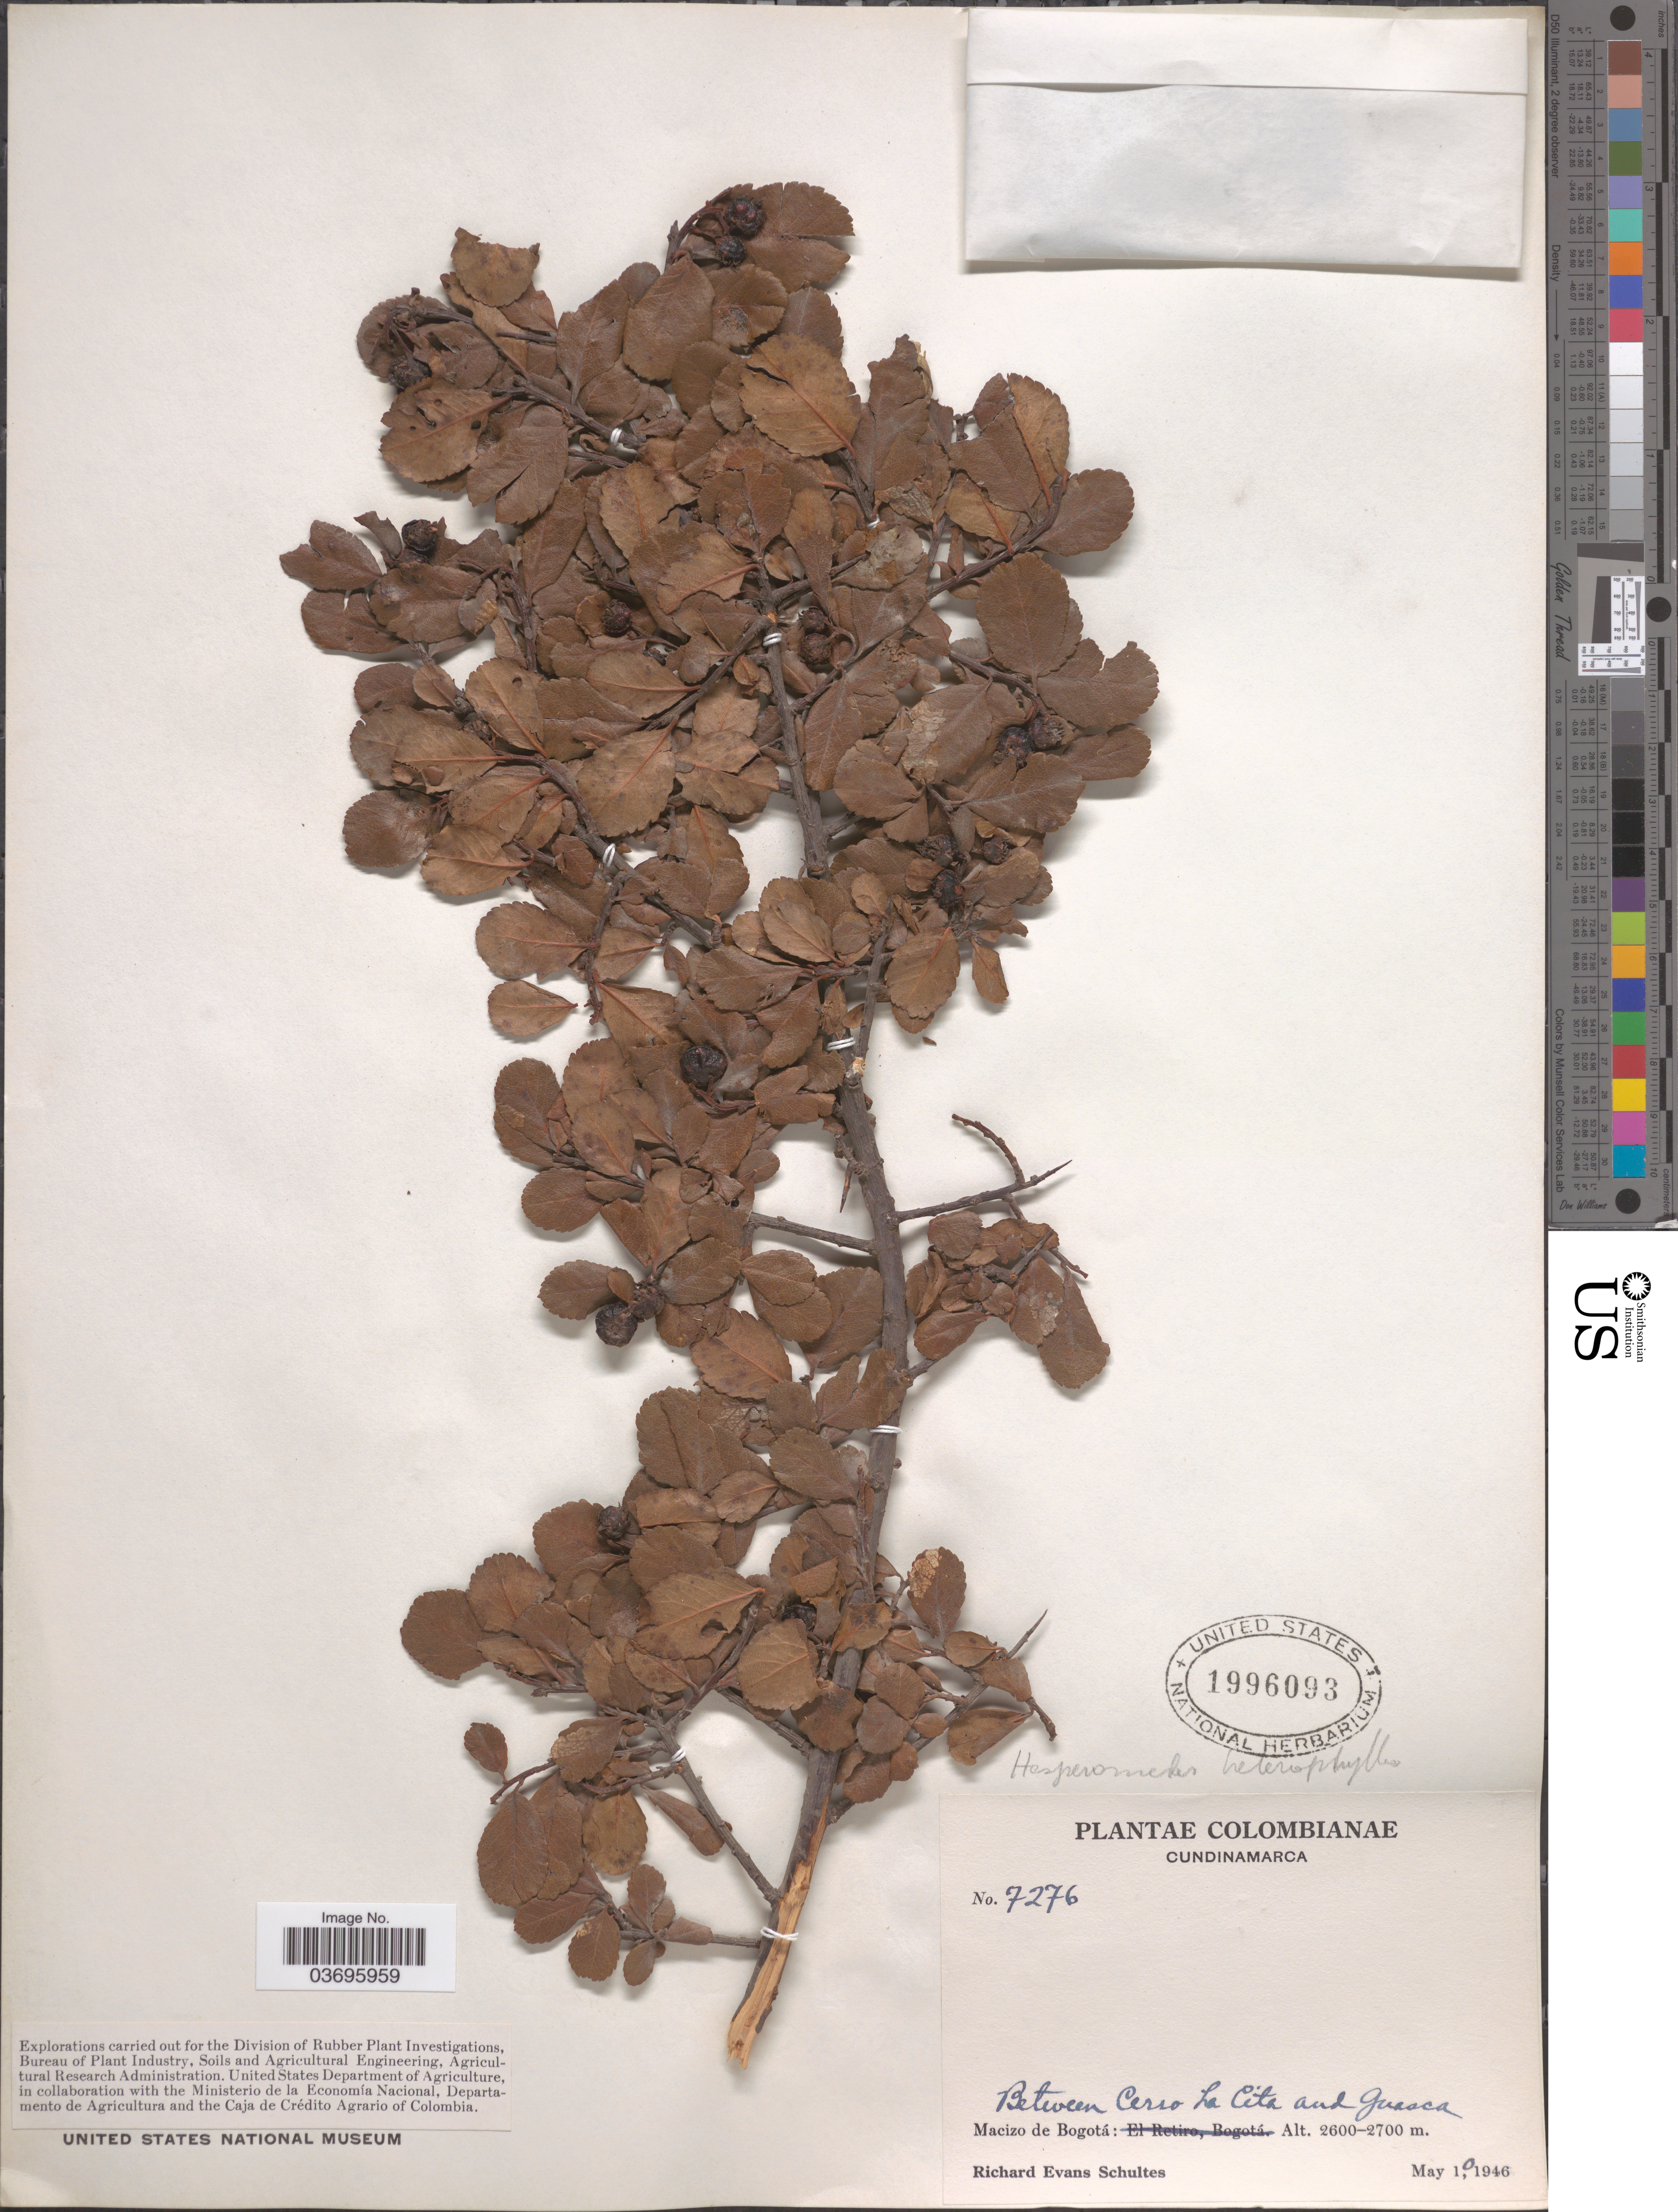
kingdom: Plantae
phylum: Tracheophyta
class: Magnoliopsida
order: Rosales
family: Rosaceae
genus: Hesperomeles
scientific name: Hesperomeles heterophylla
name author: (Ruiz & Pav.) Hook.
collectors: R. E. Schultes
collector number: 7276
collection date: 1946-05-10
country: Colombia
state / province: Cundinamarca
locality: Between Cerro La Cita and Guasca. Macizo de Bogotá.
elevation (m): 2600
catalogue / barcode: US 1996093